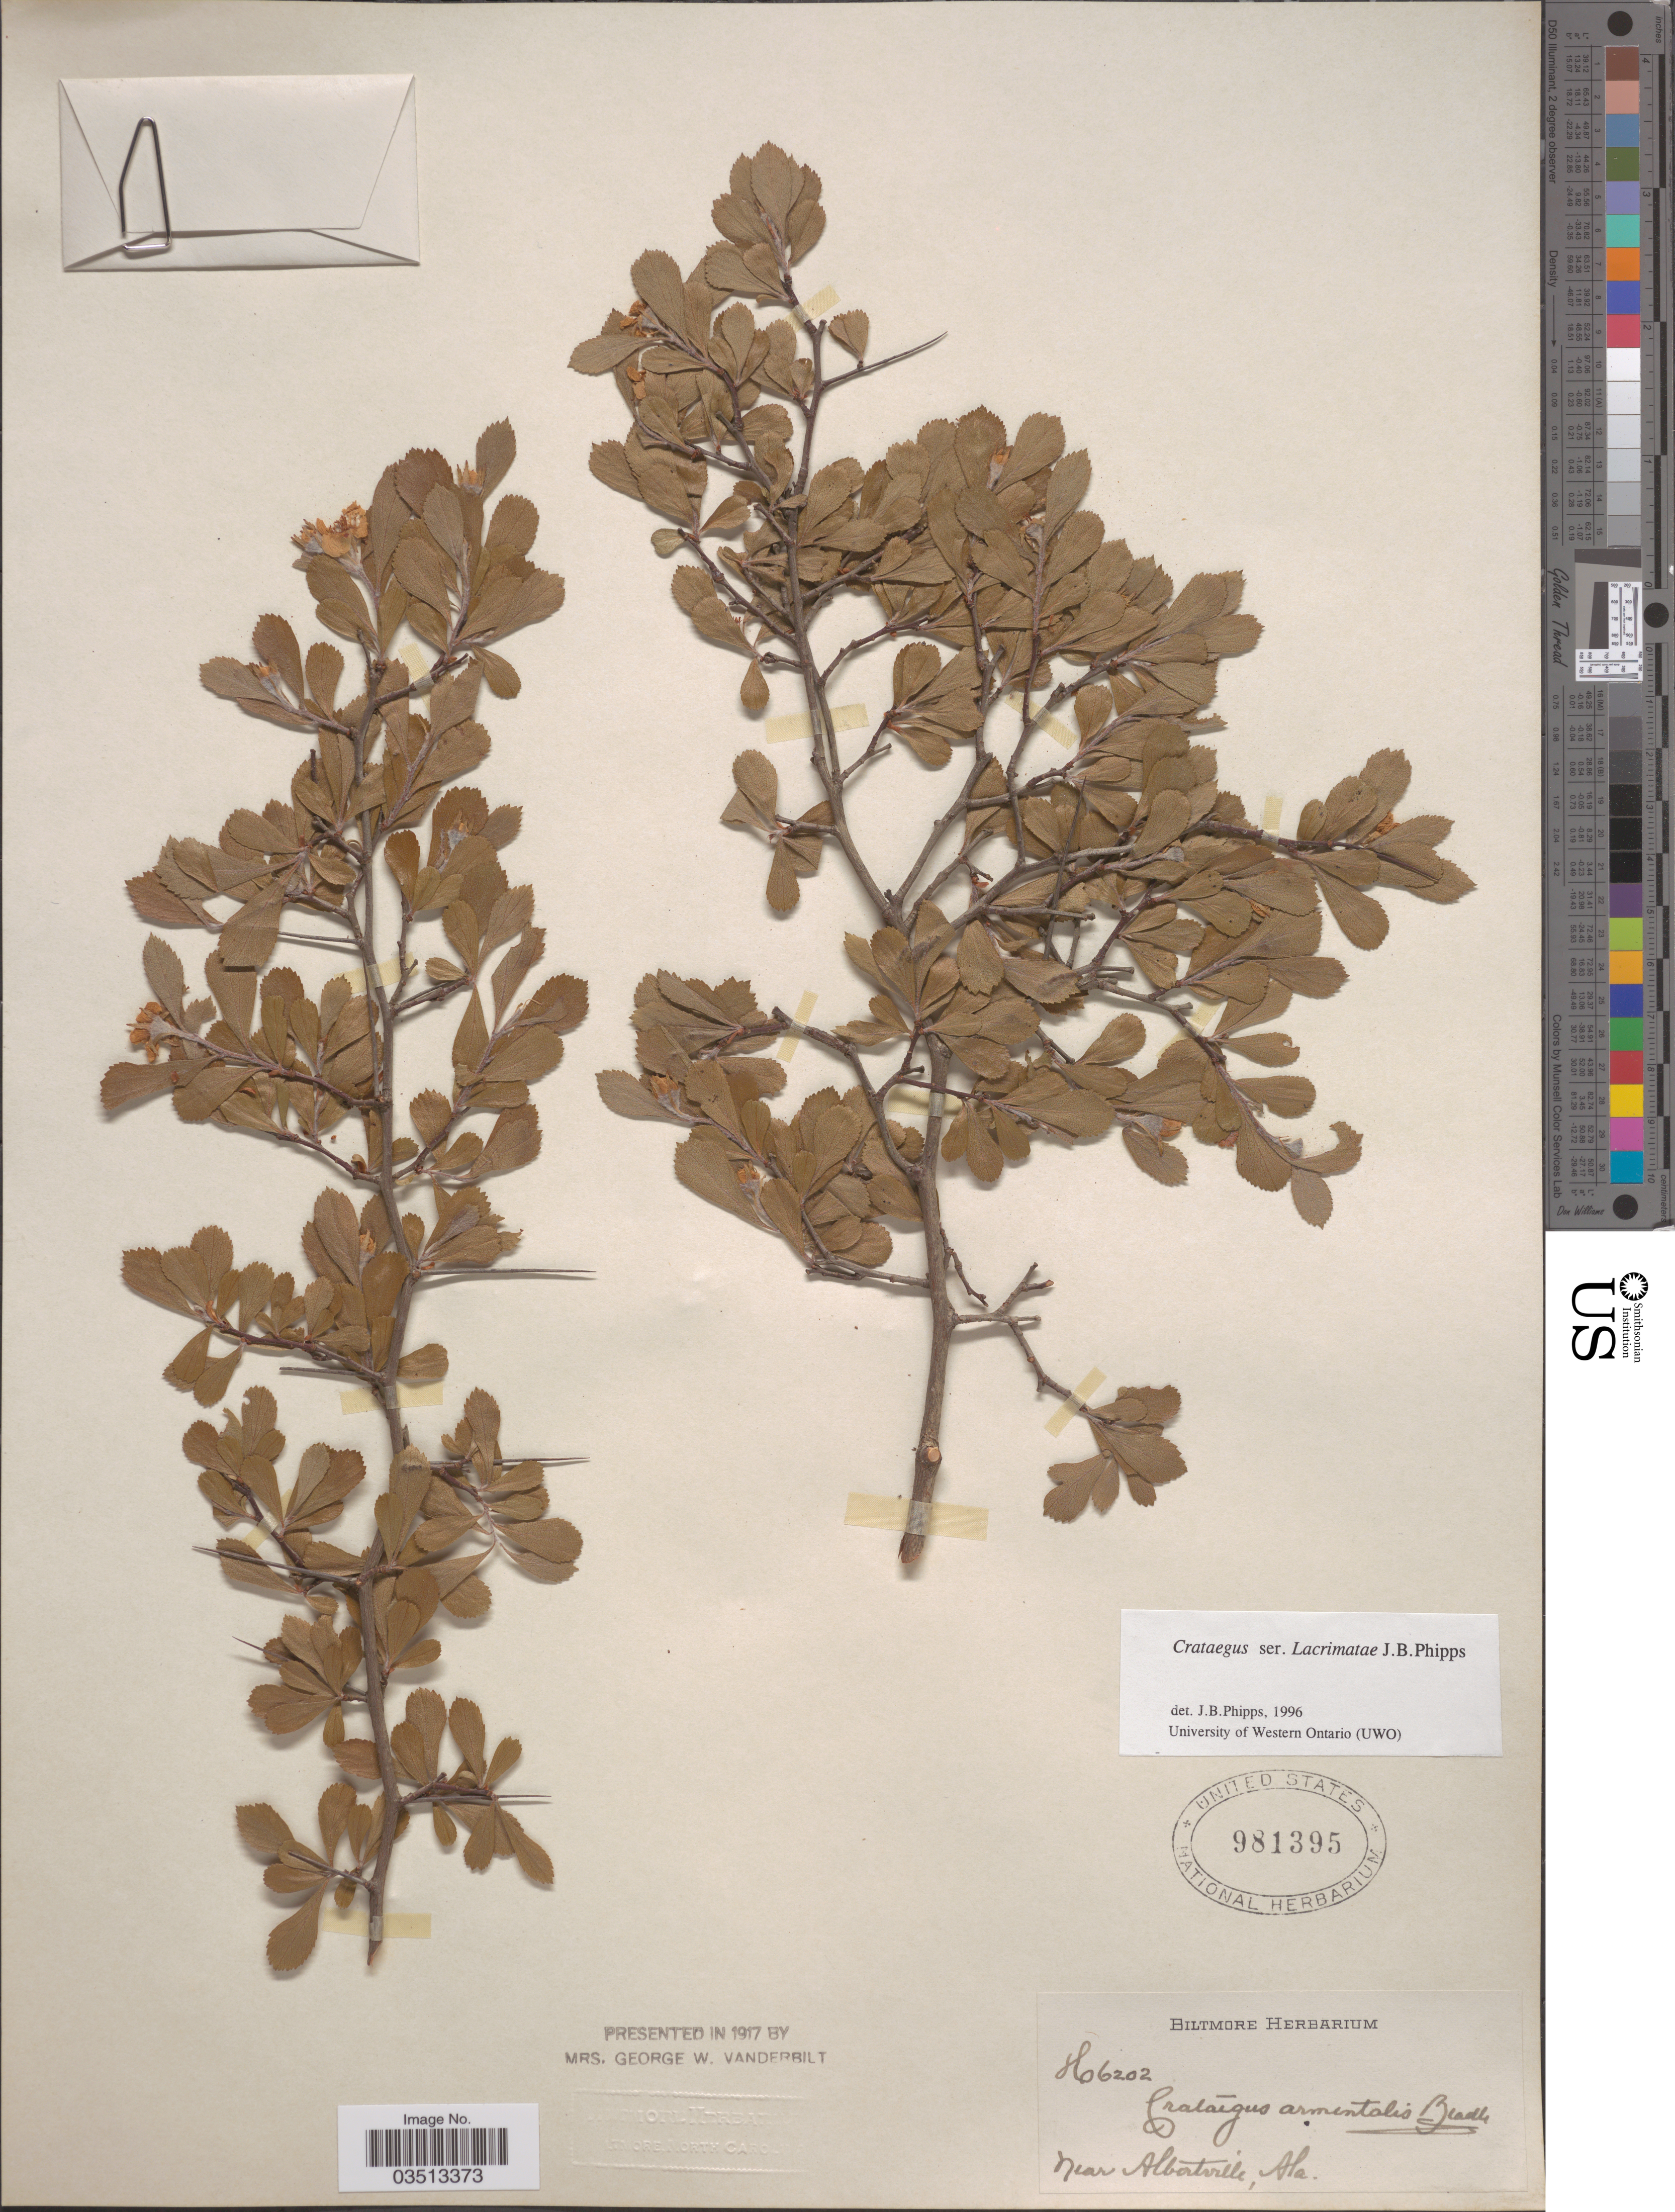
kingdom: Plantae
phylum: Tracheophyta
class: Magnoliopsida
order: Rosales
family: Rosaceae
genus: Crataegus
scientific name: Crataegus armentalis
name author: Beadle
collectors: ex herb. Biltmore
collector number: H6202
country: United States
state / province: Alabama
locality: Near Albertville.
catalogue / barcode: US 981395